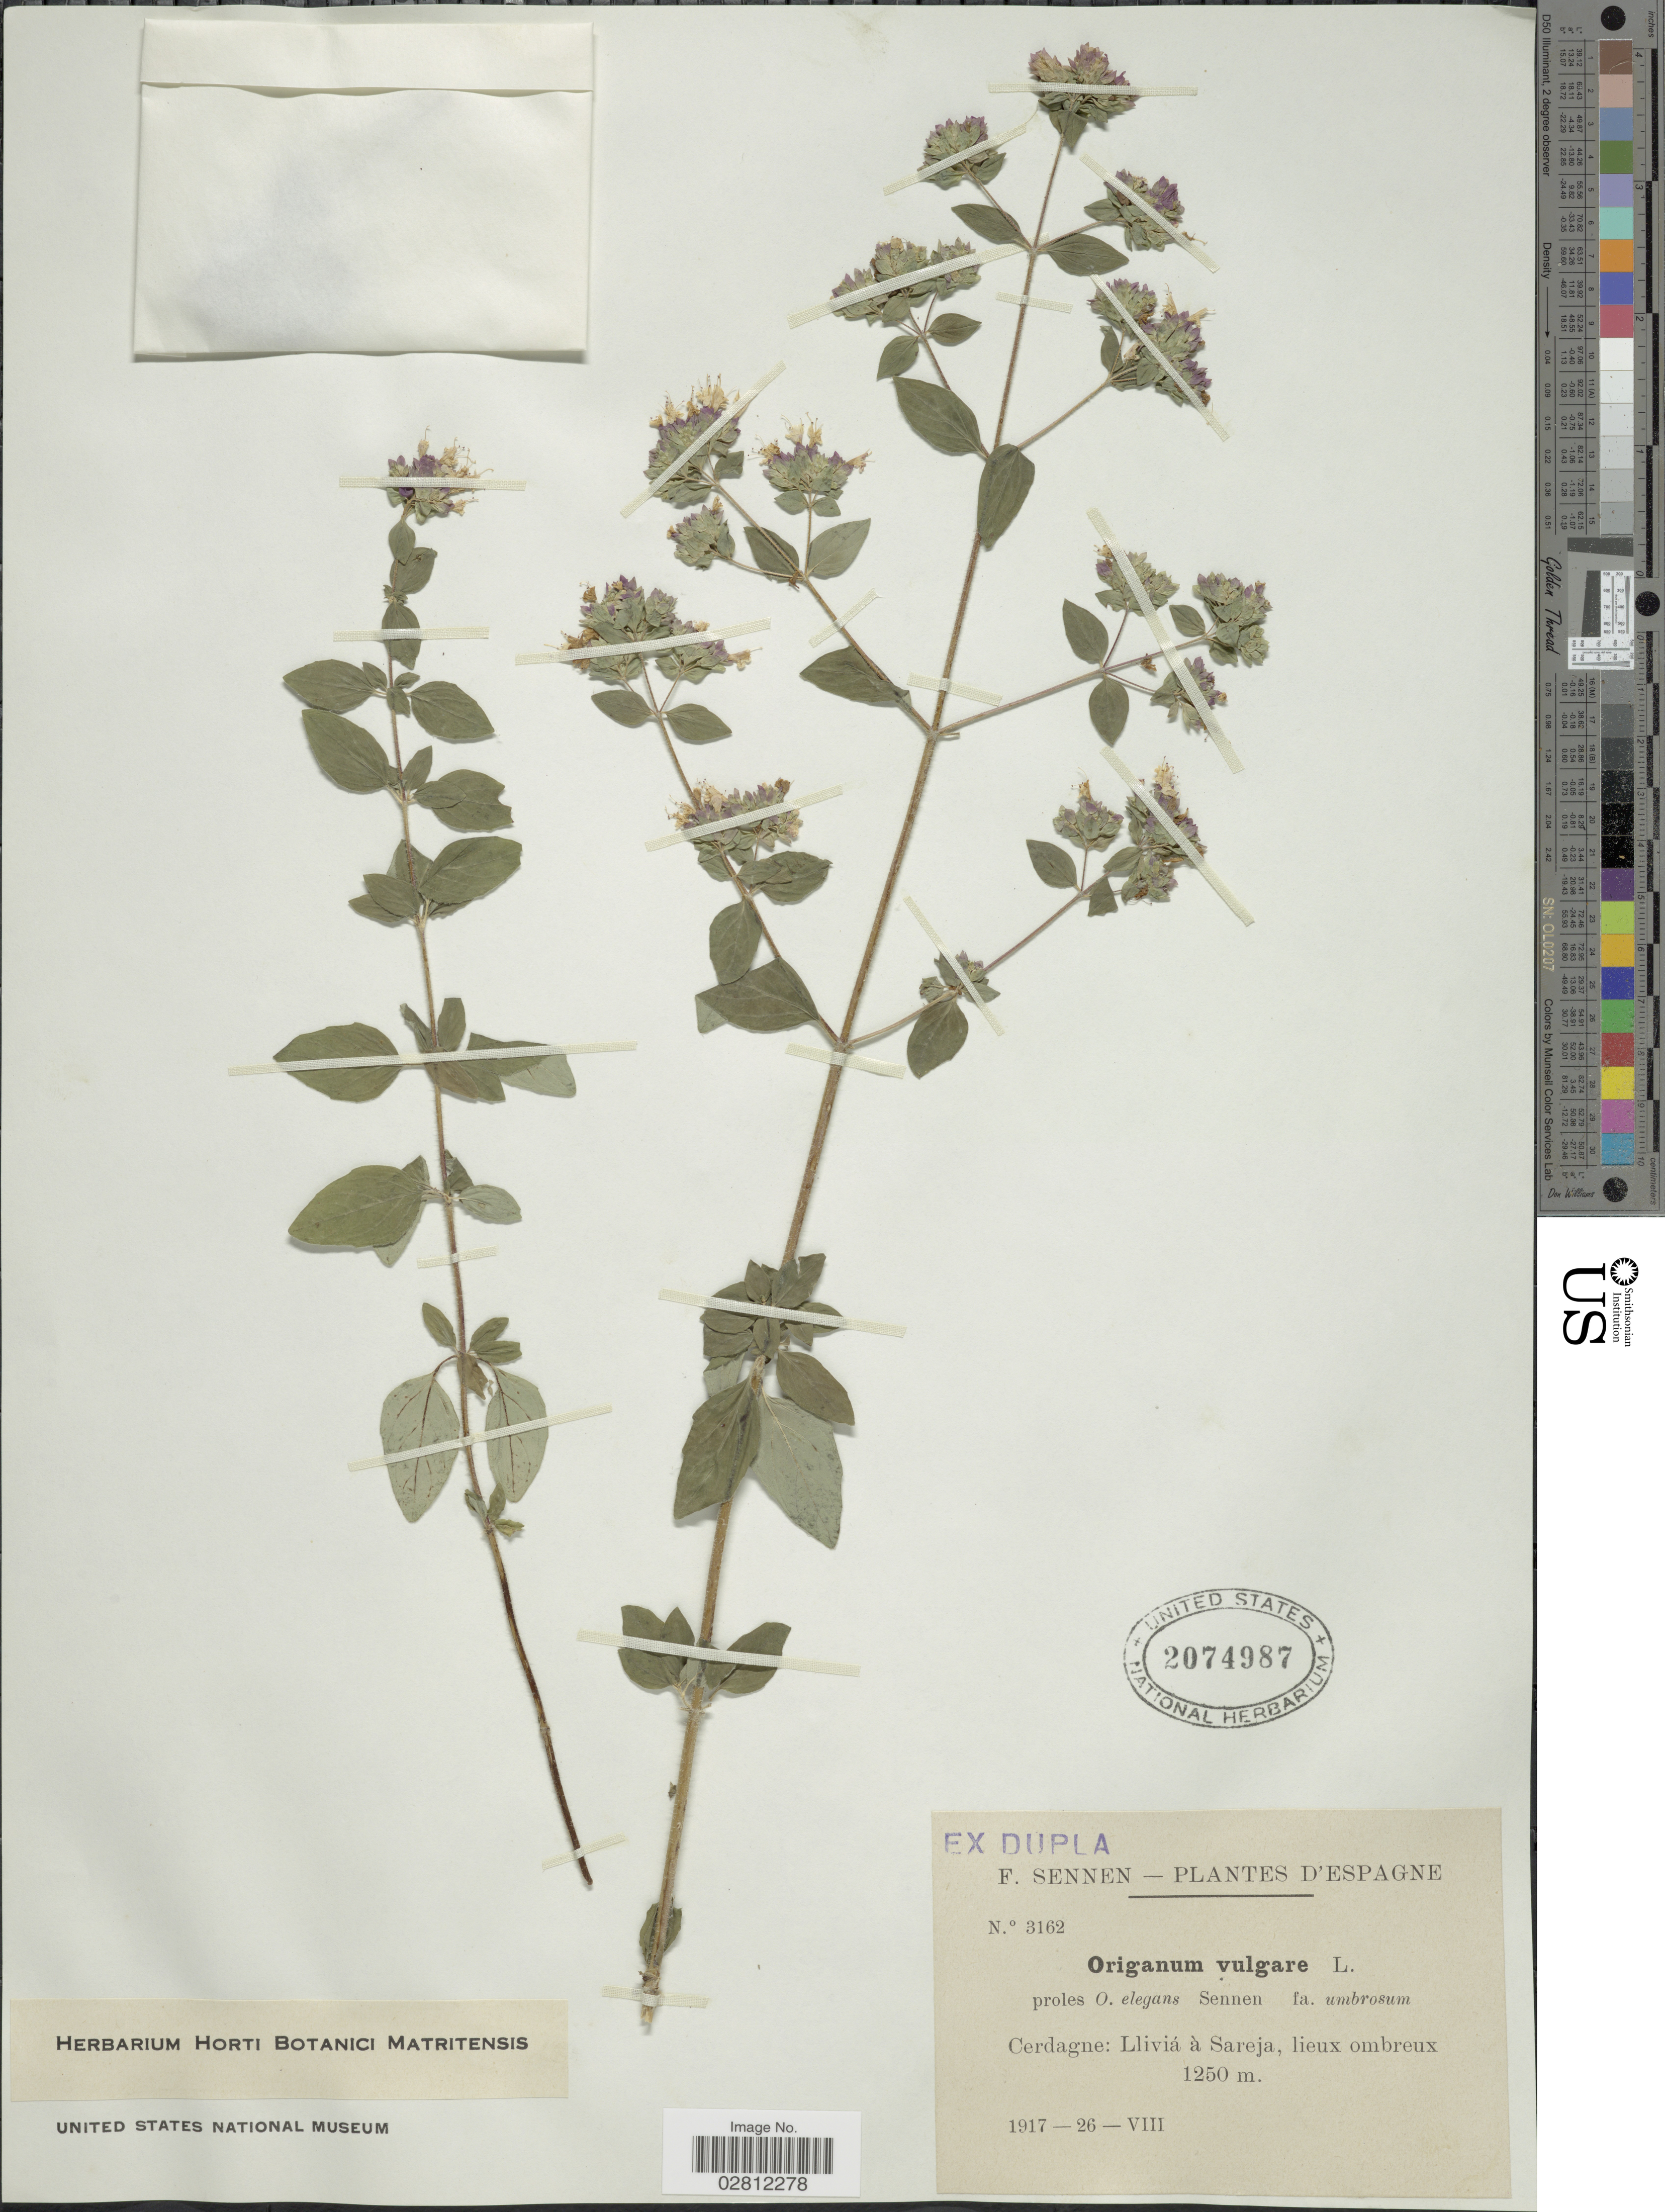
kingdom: Plantae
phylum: Tracheophyta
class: Magnoliopsida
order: Lamiales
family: Lamiaceae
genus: Origanum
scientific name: Origanum vulgare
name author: L.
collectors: E. Sennen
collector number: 3162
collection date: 1917-08-26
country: Spain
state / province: Islas Baleares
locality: Cerdagne, Lliviá à Sareja, lieux ombreux.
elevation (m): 1250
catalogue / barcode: US 2074987